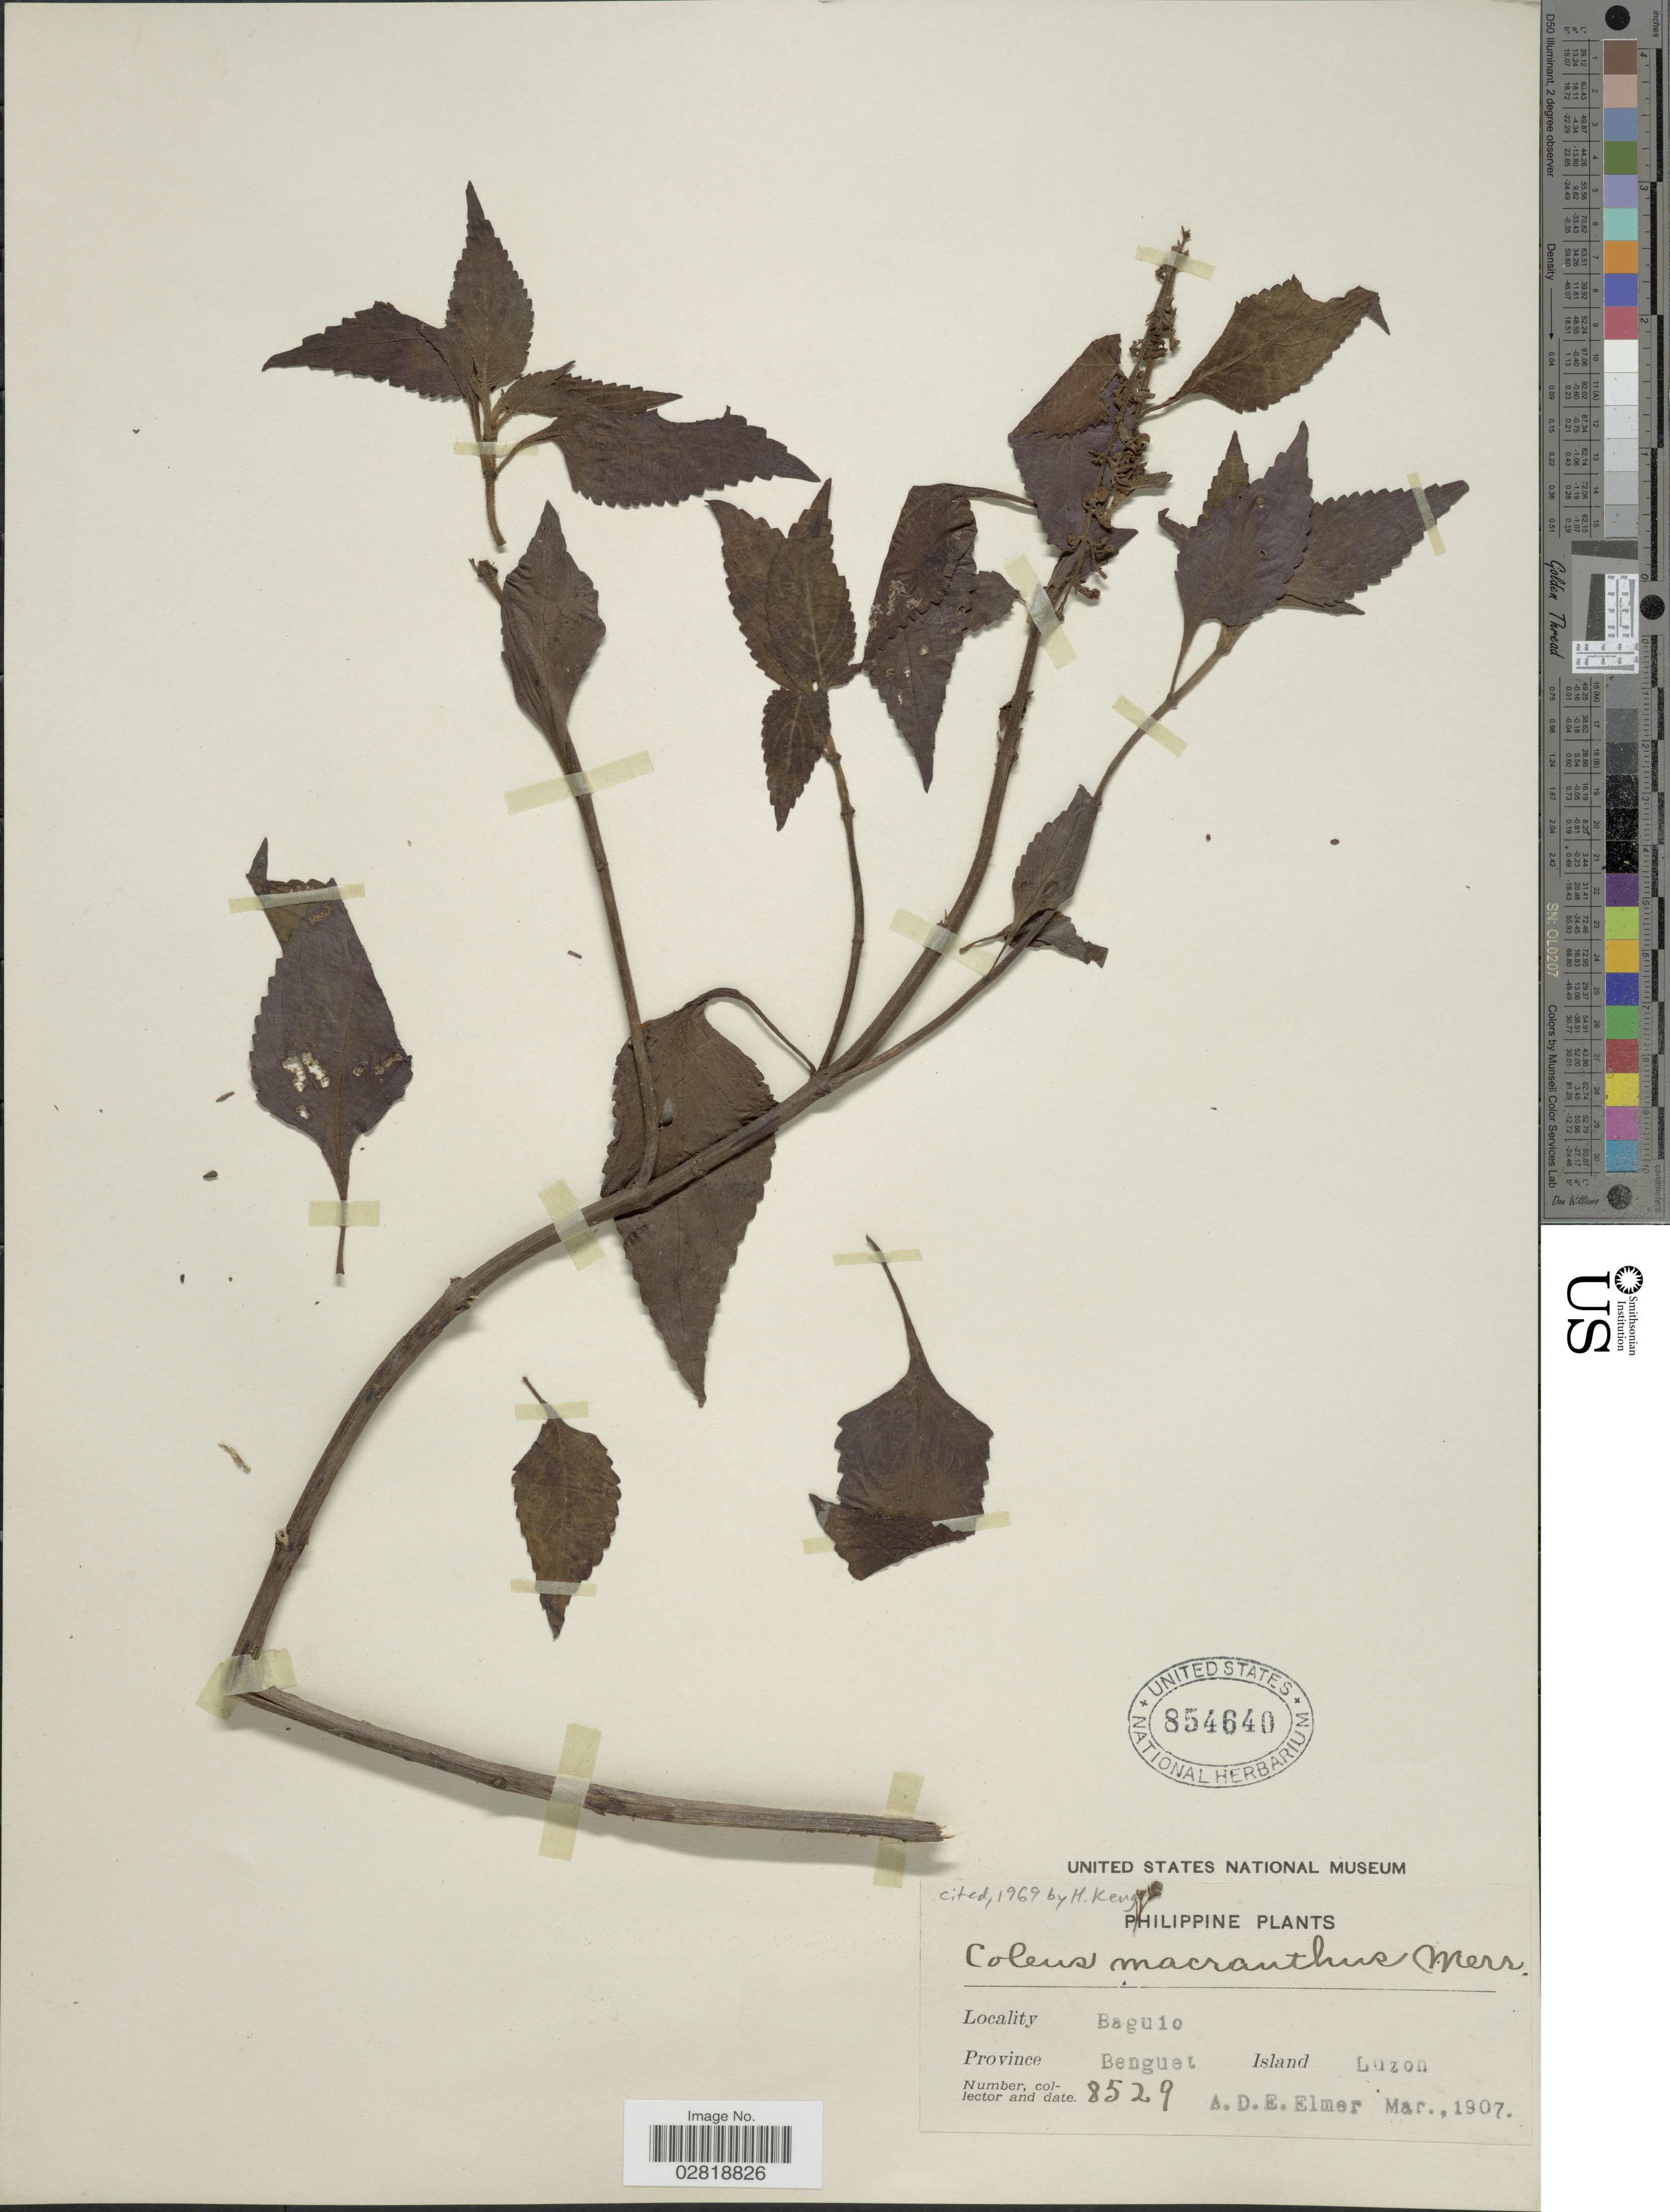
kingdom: Plantae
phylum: Tracheophyta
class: Magnoliopsida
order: Lamiales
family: Lamiaceae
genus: Plectranthus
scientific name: Plectranthus merrillii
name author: H. Keng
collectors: A. D. E. Elmer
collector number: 8529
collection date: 1907-03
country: Philippines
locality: Baguio. Province. Island Luzon.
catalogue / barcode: US 854640